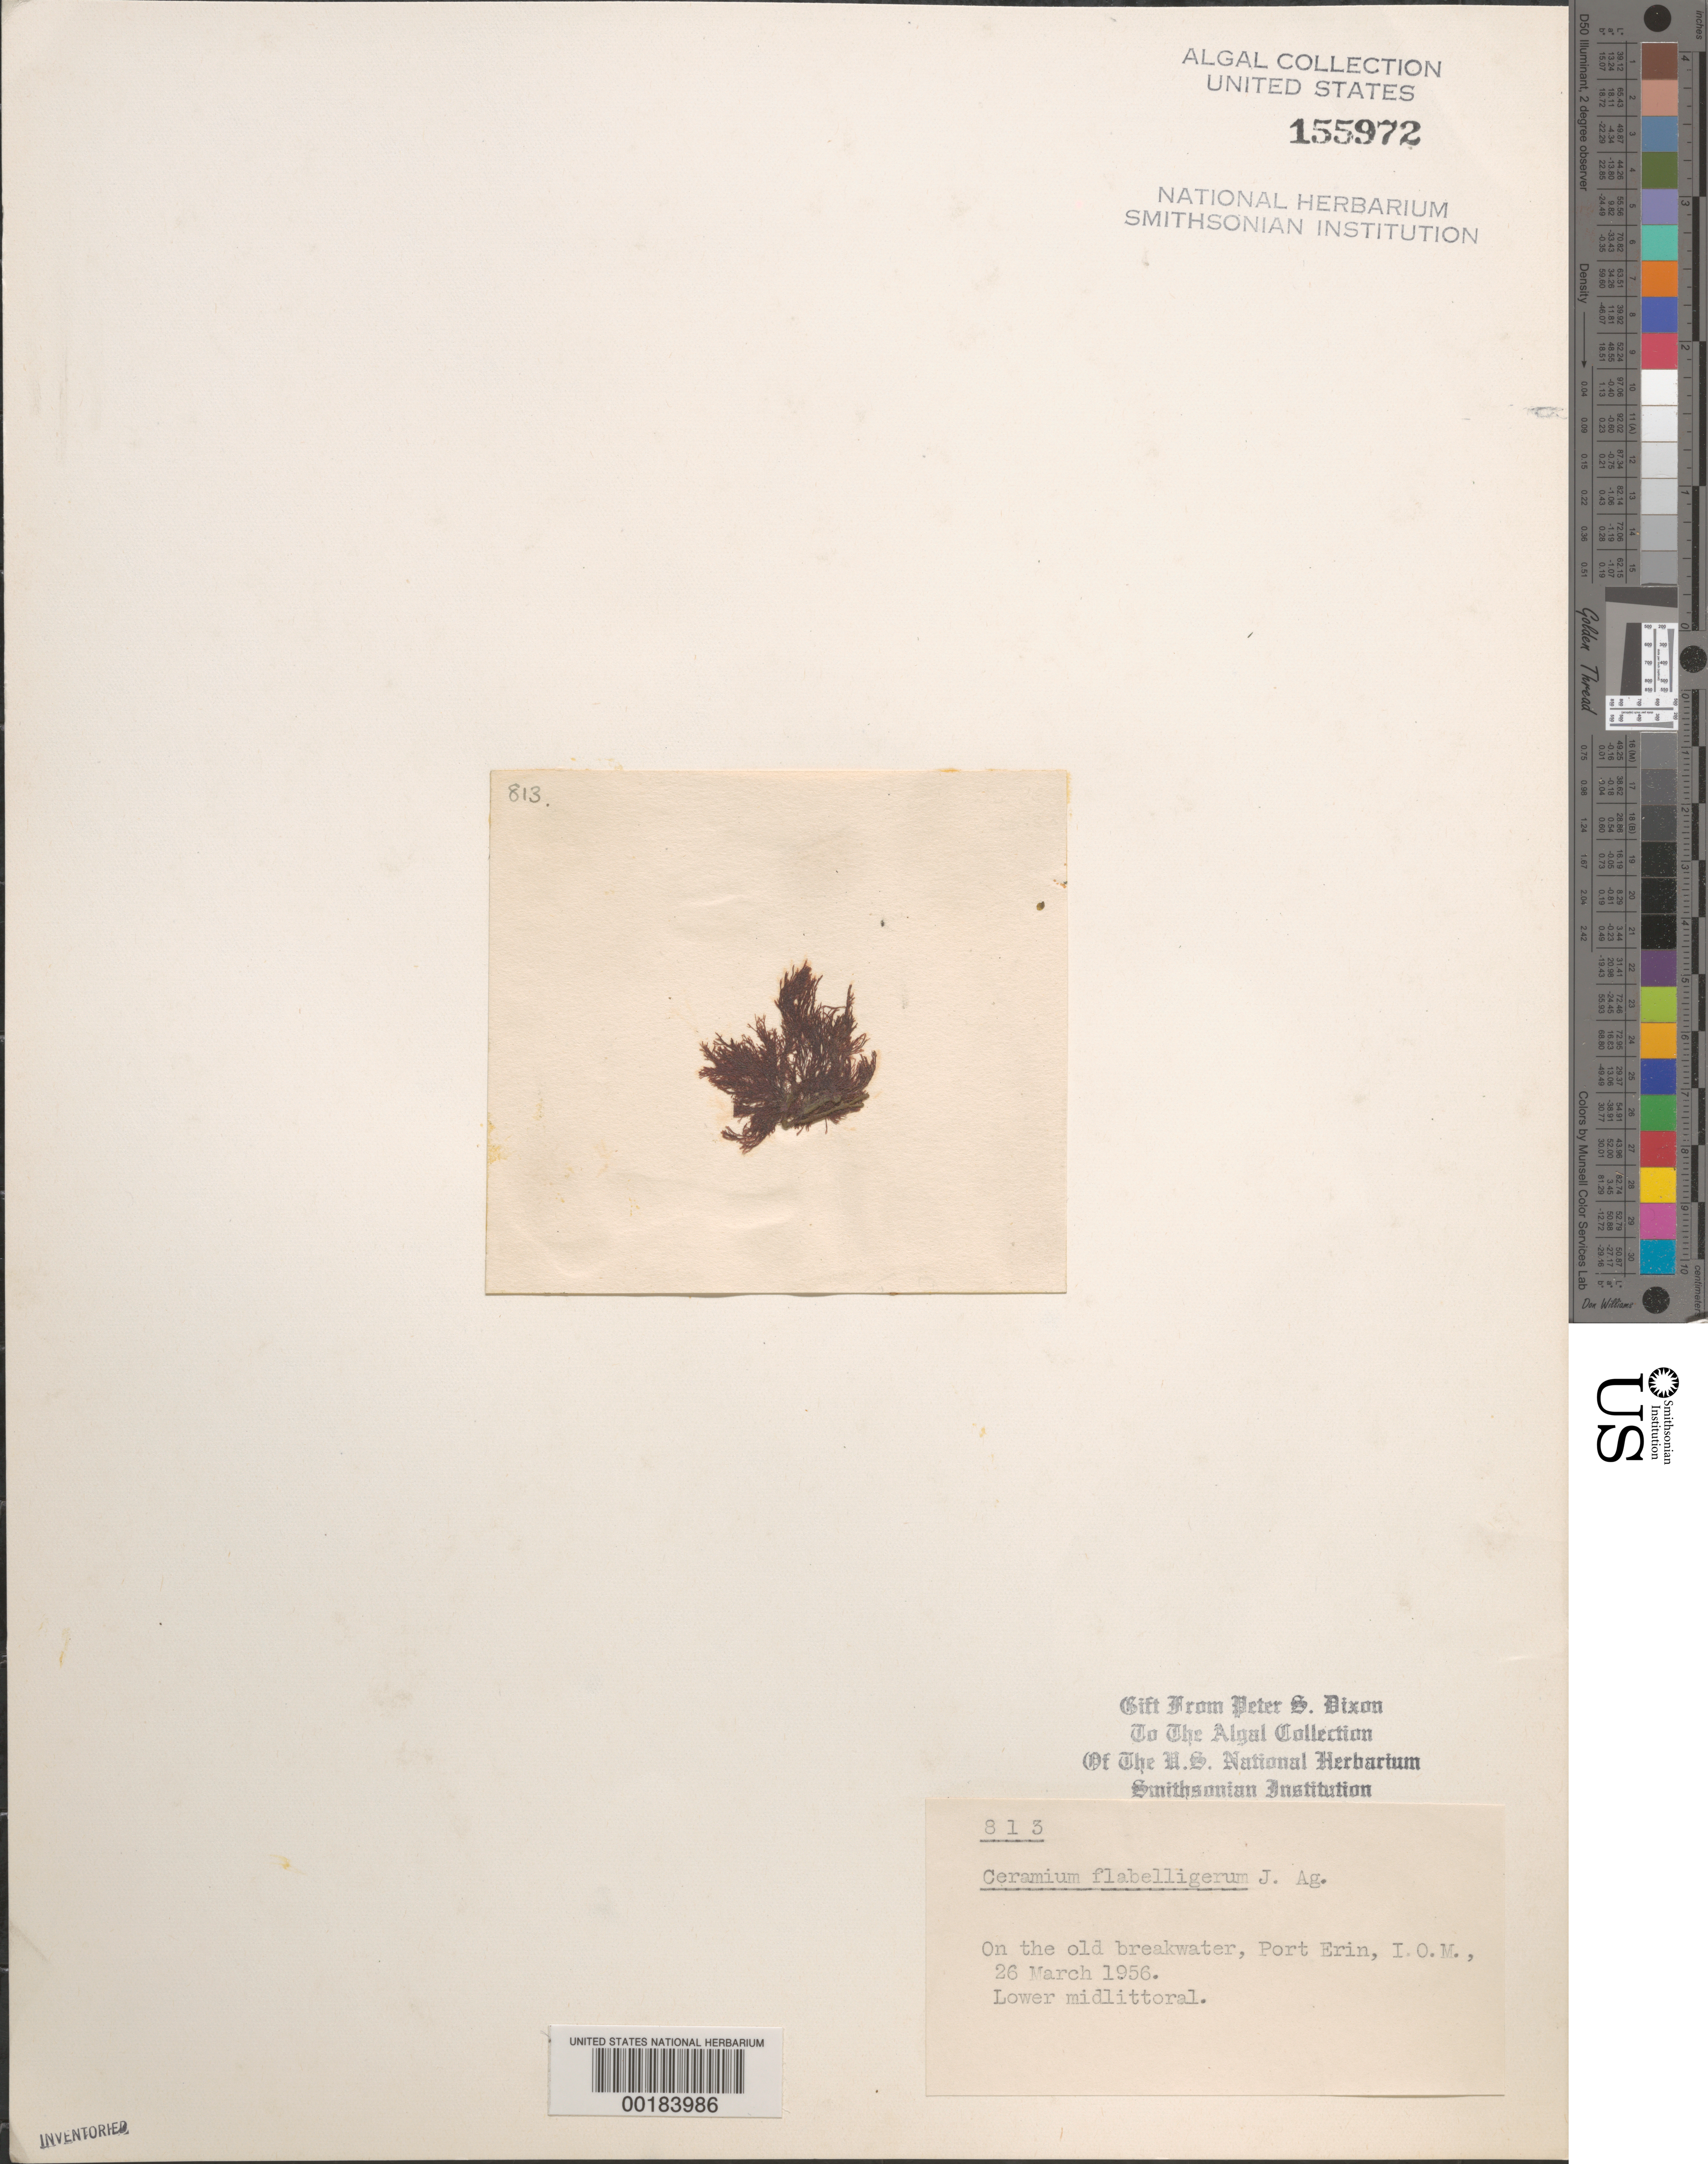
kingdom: Plantae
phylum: Rhodophyta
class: Florideophyceae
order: Ceramiales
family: Ceramiaceae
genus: Ceramium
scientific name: Ceramium gaditanum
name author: (Clemente) Cremades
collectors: P. S. Dixon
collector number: PSD 813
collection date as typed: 26 Mar 1956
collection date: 1956-03-26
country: United Kingdom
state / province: England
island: Isle of Man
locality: Port Erin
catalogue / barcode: US 155972